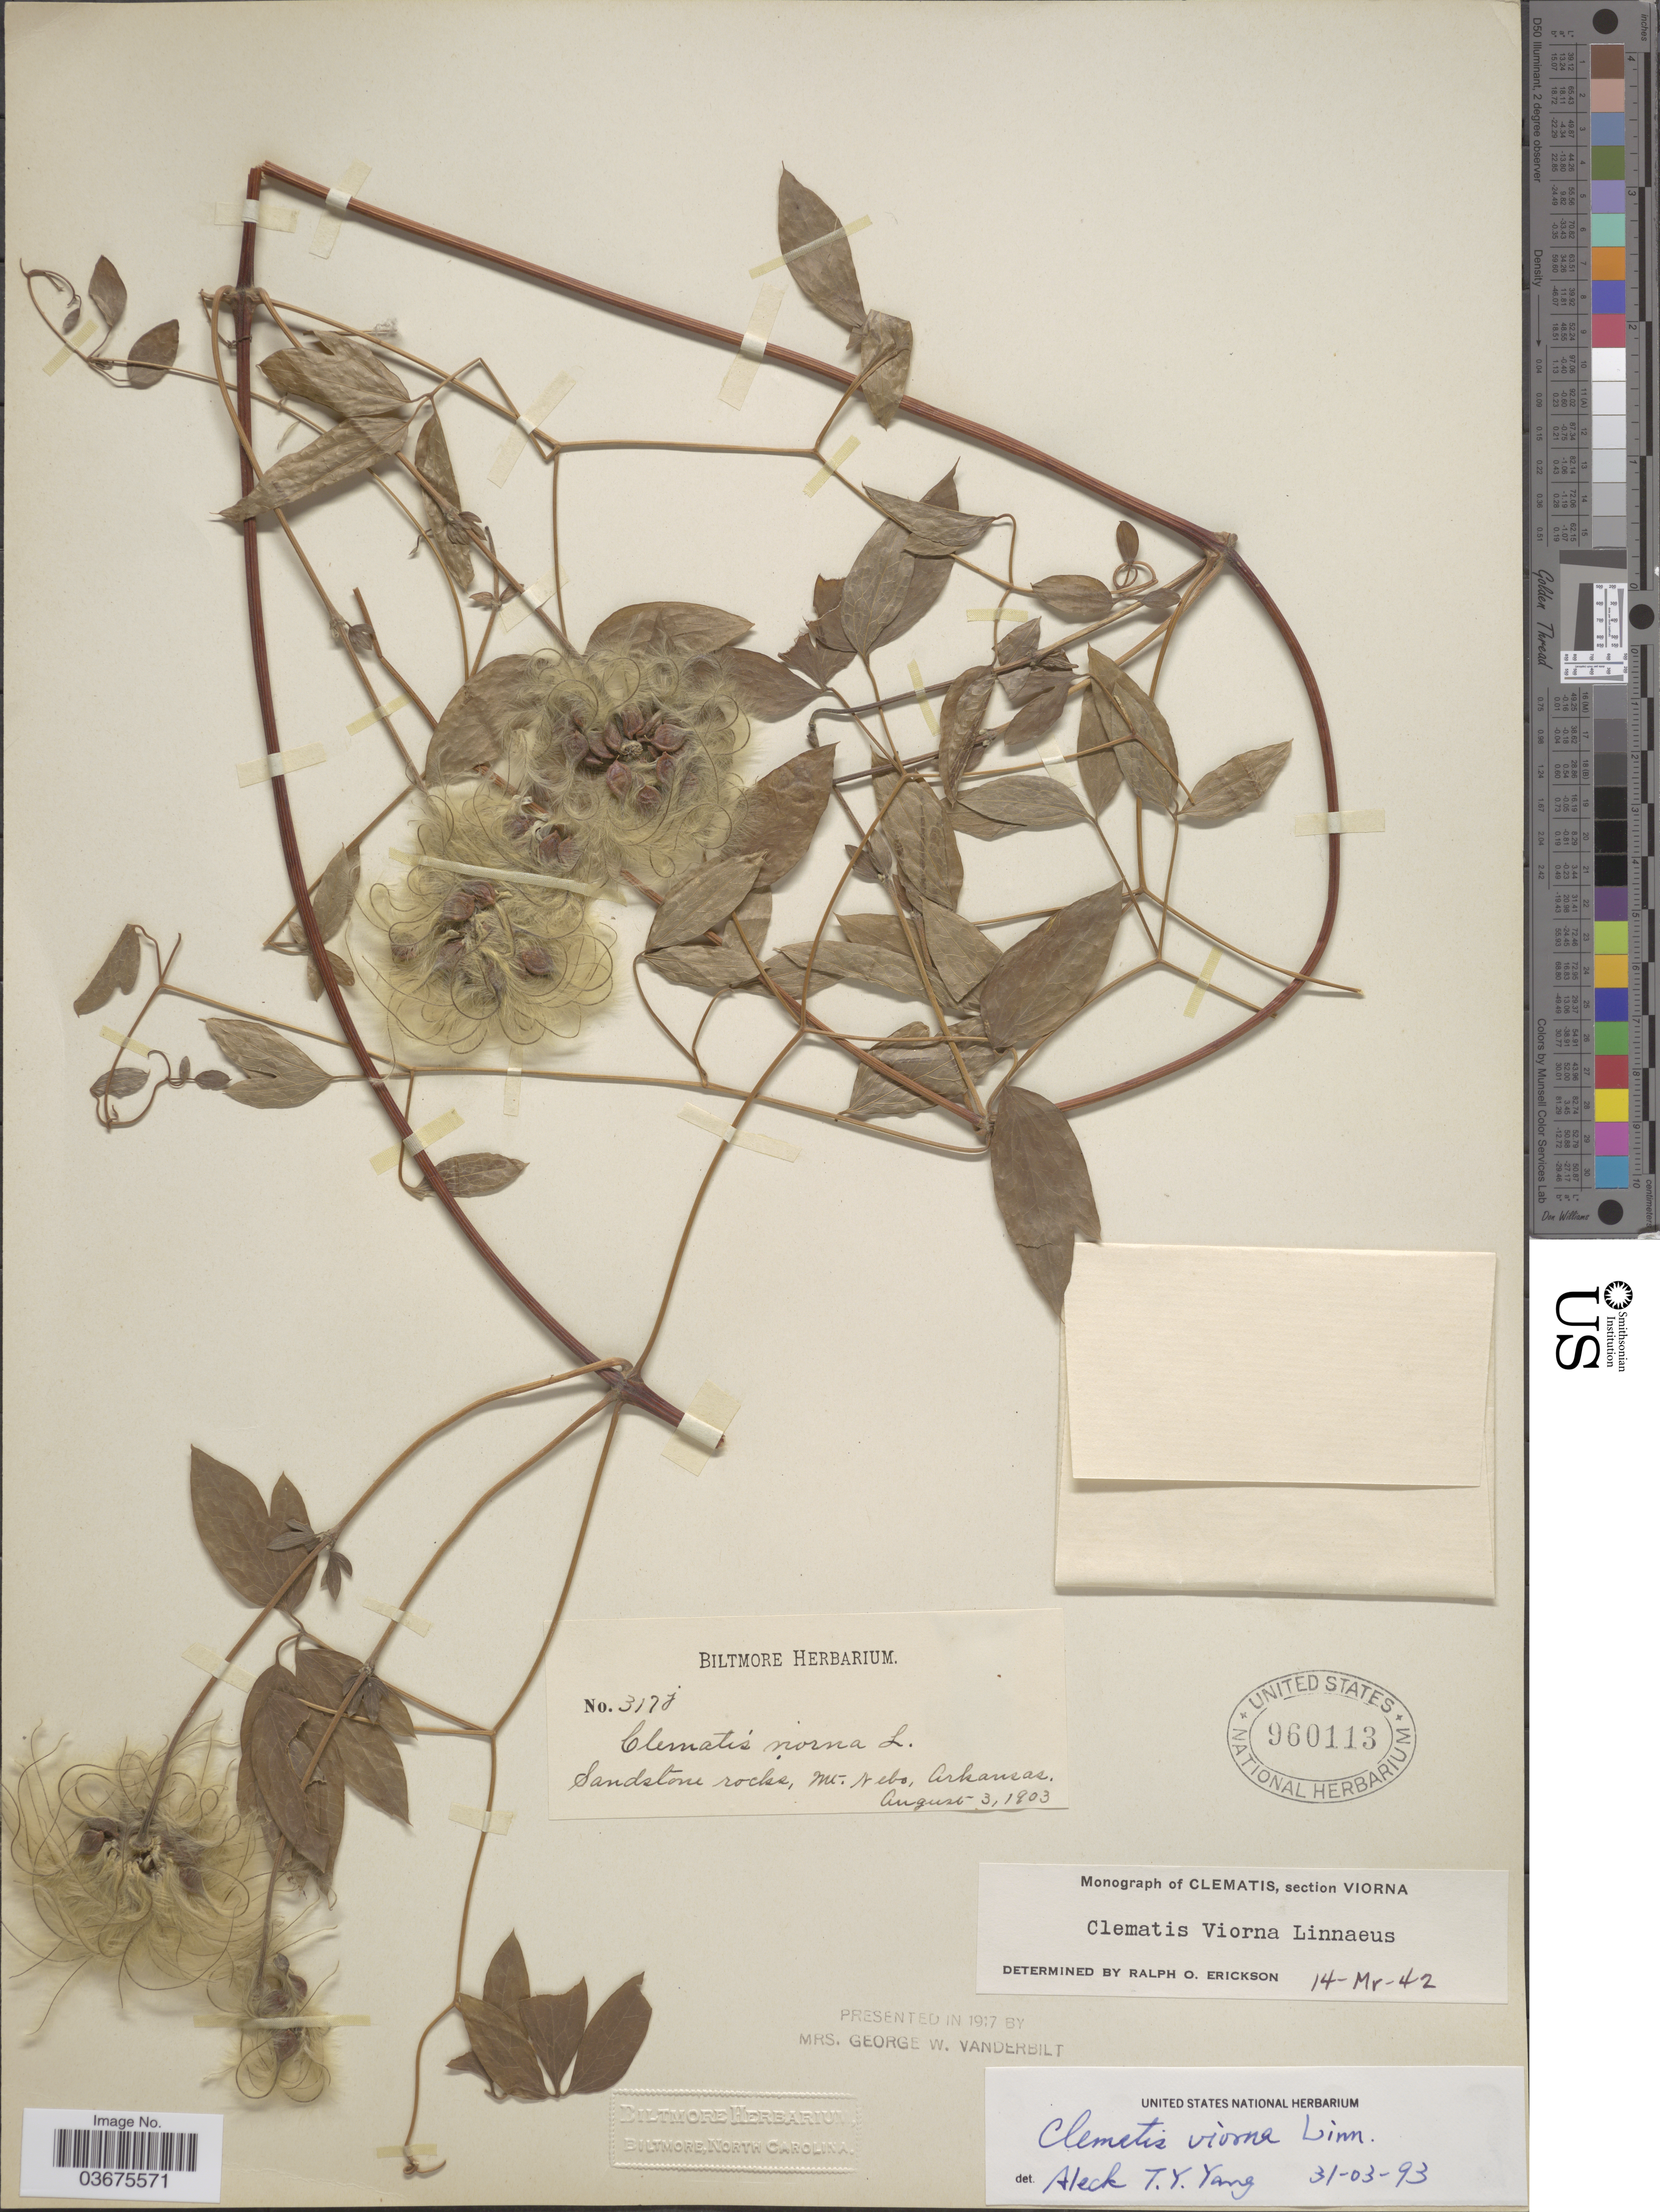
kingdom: Plantae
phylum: Tracheophyta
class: Magnoliopsida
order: Ranunculales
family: Ranunculaceae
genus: Clematis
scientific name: Clematis viorna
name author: L.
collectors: ex herb. Biltmore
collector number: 317j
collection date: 1903-08-03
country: United States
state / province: Arkansas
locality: Sandstone rocks, Mt Nebo.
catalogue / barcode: US 960113